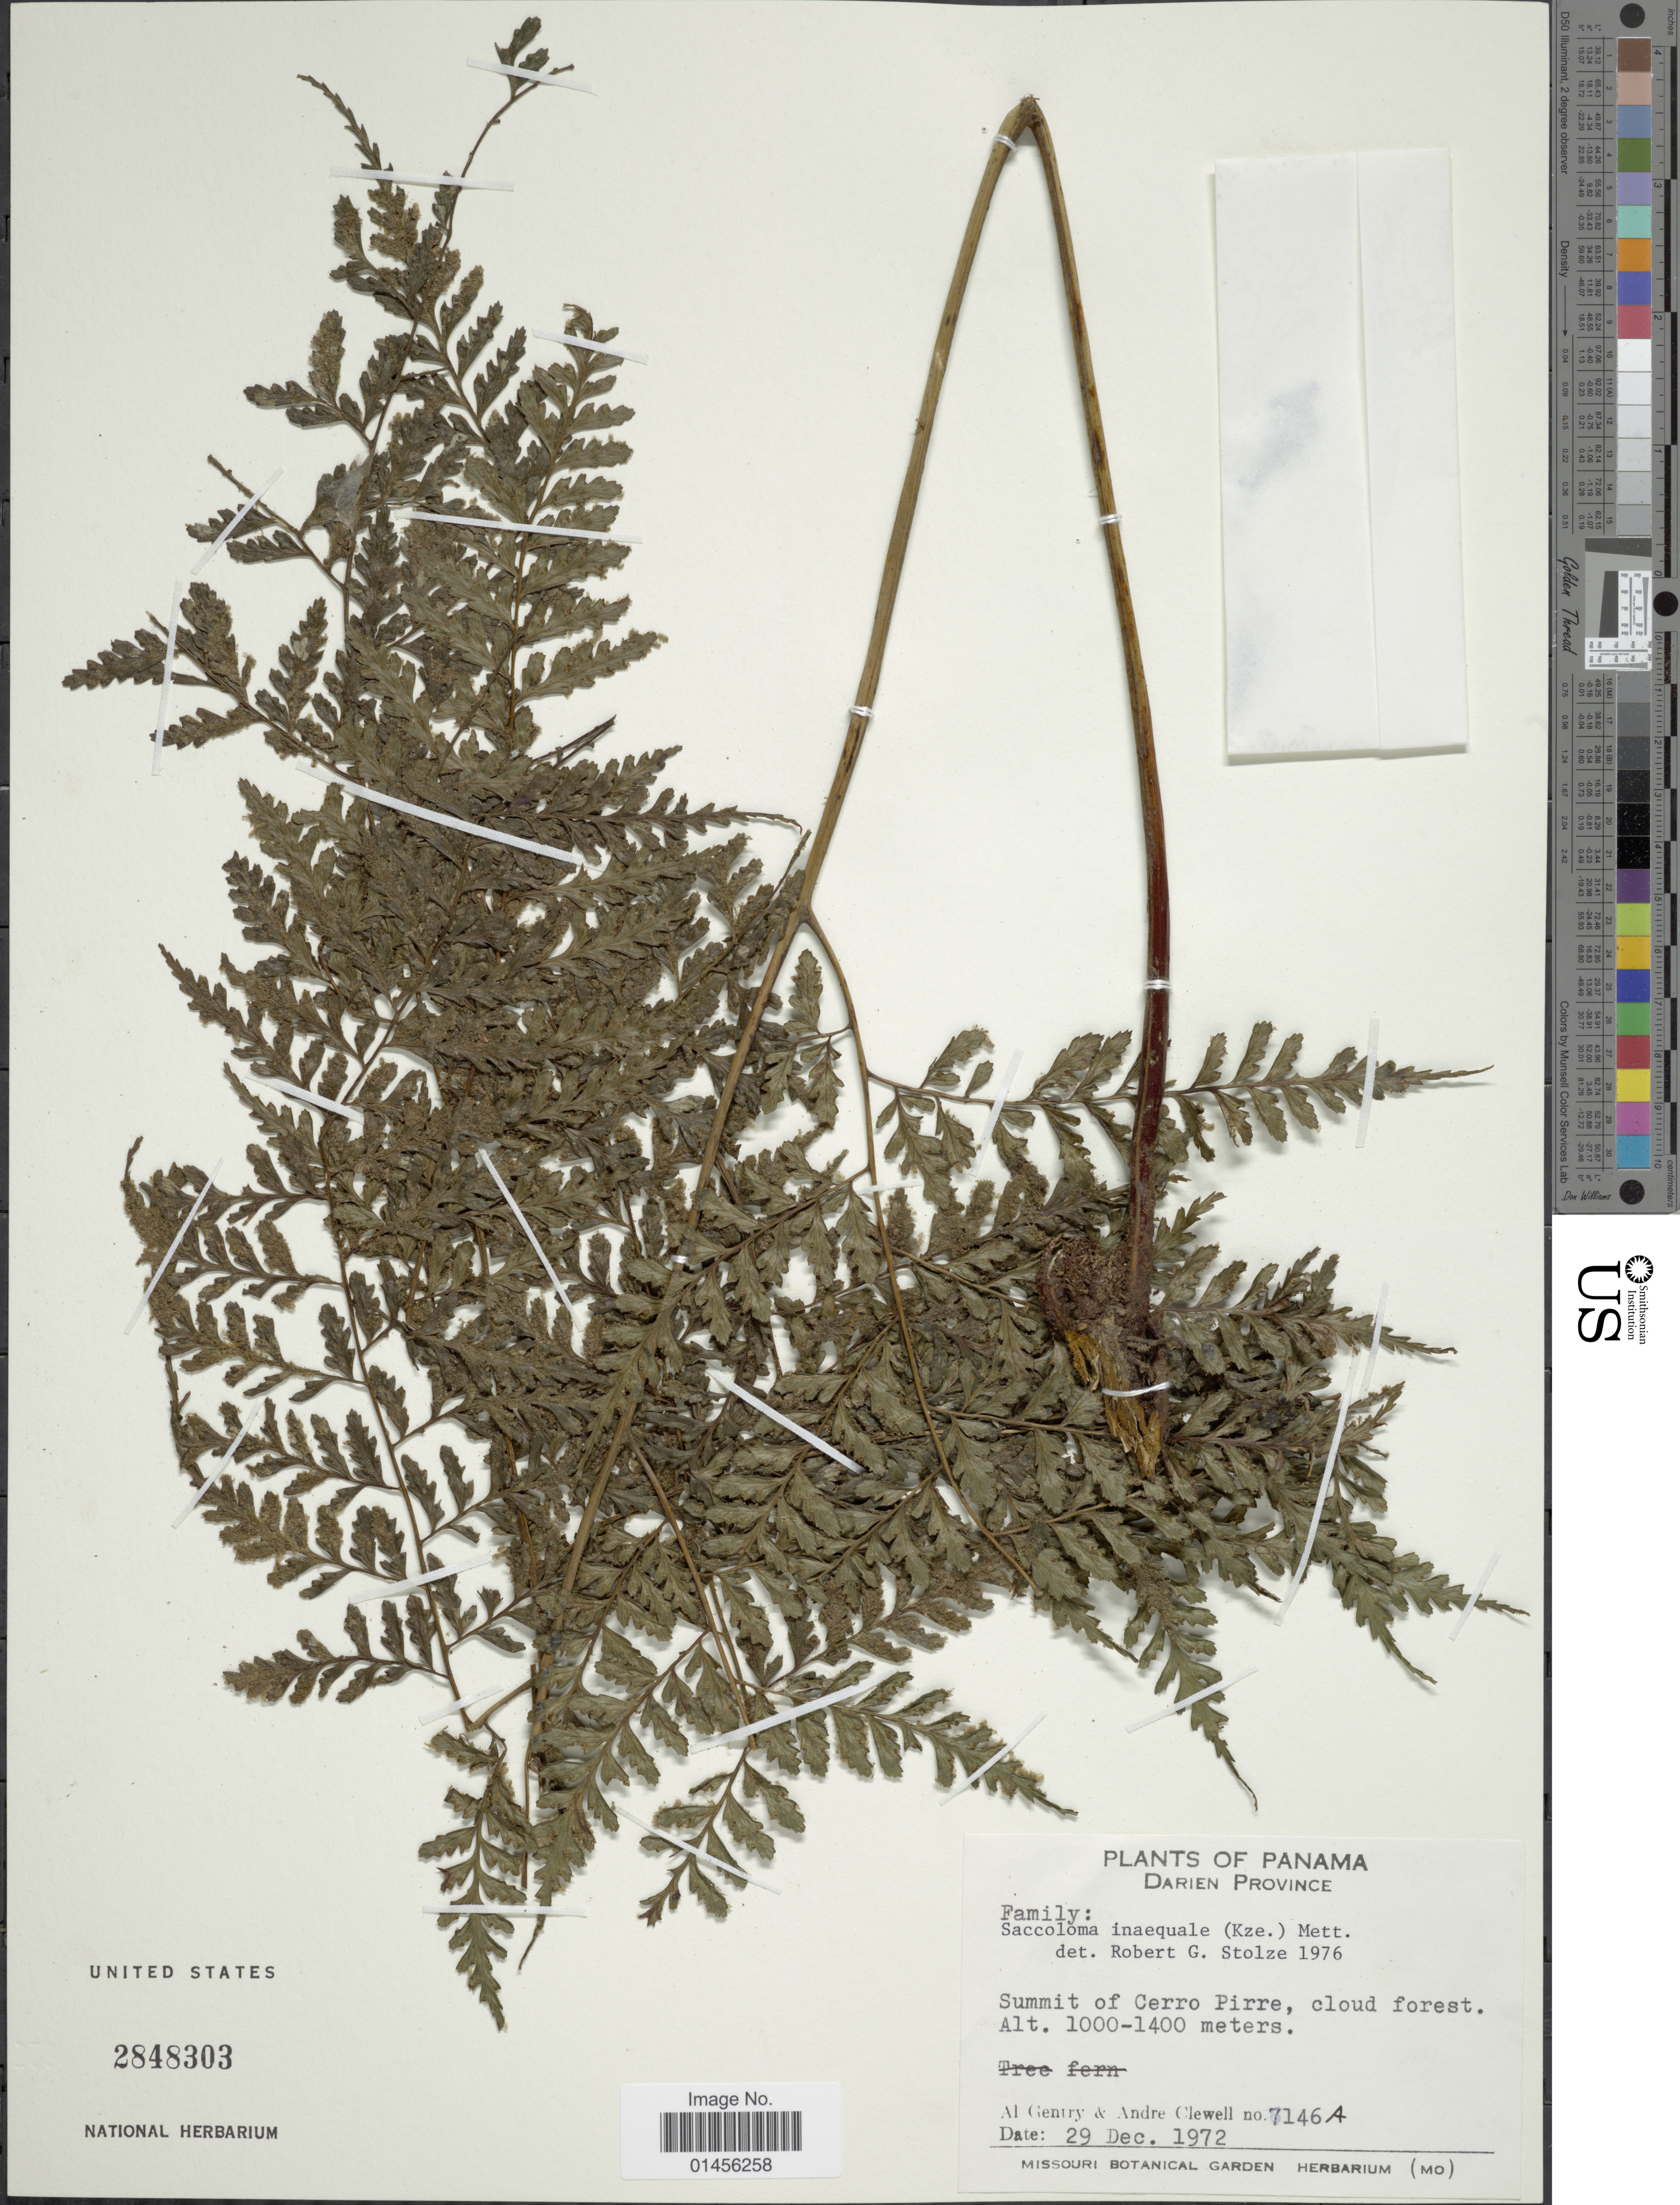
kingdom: Plantae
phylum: Tracheophyta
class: Polypodiopsida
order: Polypodiales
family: Saccolomataceae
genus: Saccoloma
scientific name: Saccoloma inaequale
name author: (Kunze) Mett.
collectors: A. H. Gentry & A. Clewell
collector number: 7146A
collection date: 1972-12-29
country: Panama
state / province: Darién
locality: Summit of Cerro Pirre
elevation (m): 1000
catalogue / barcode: US 2848303